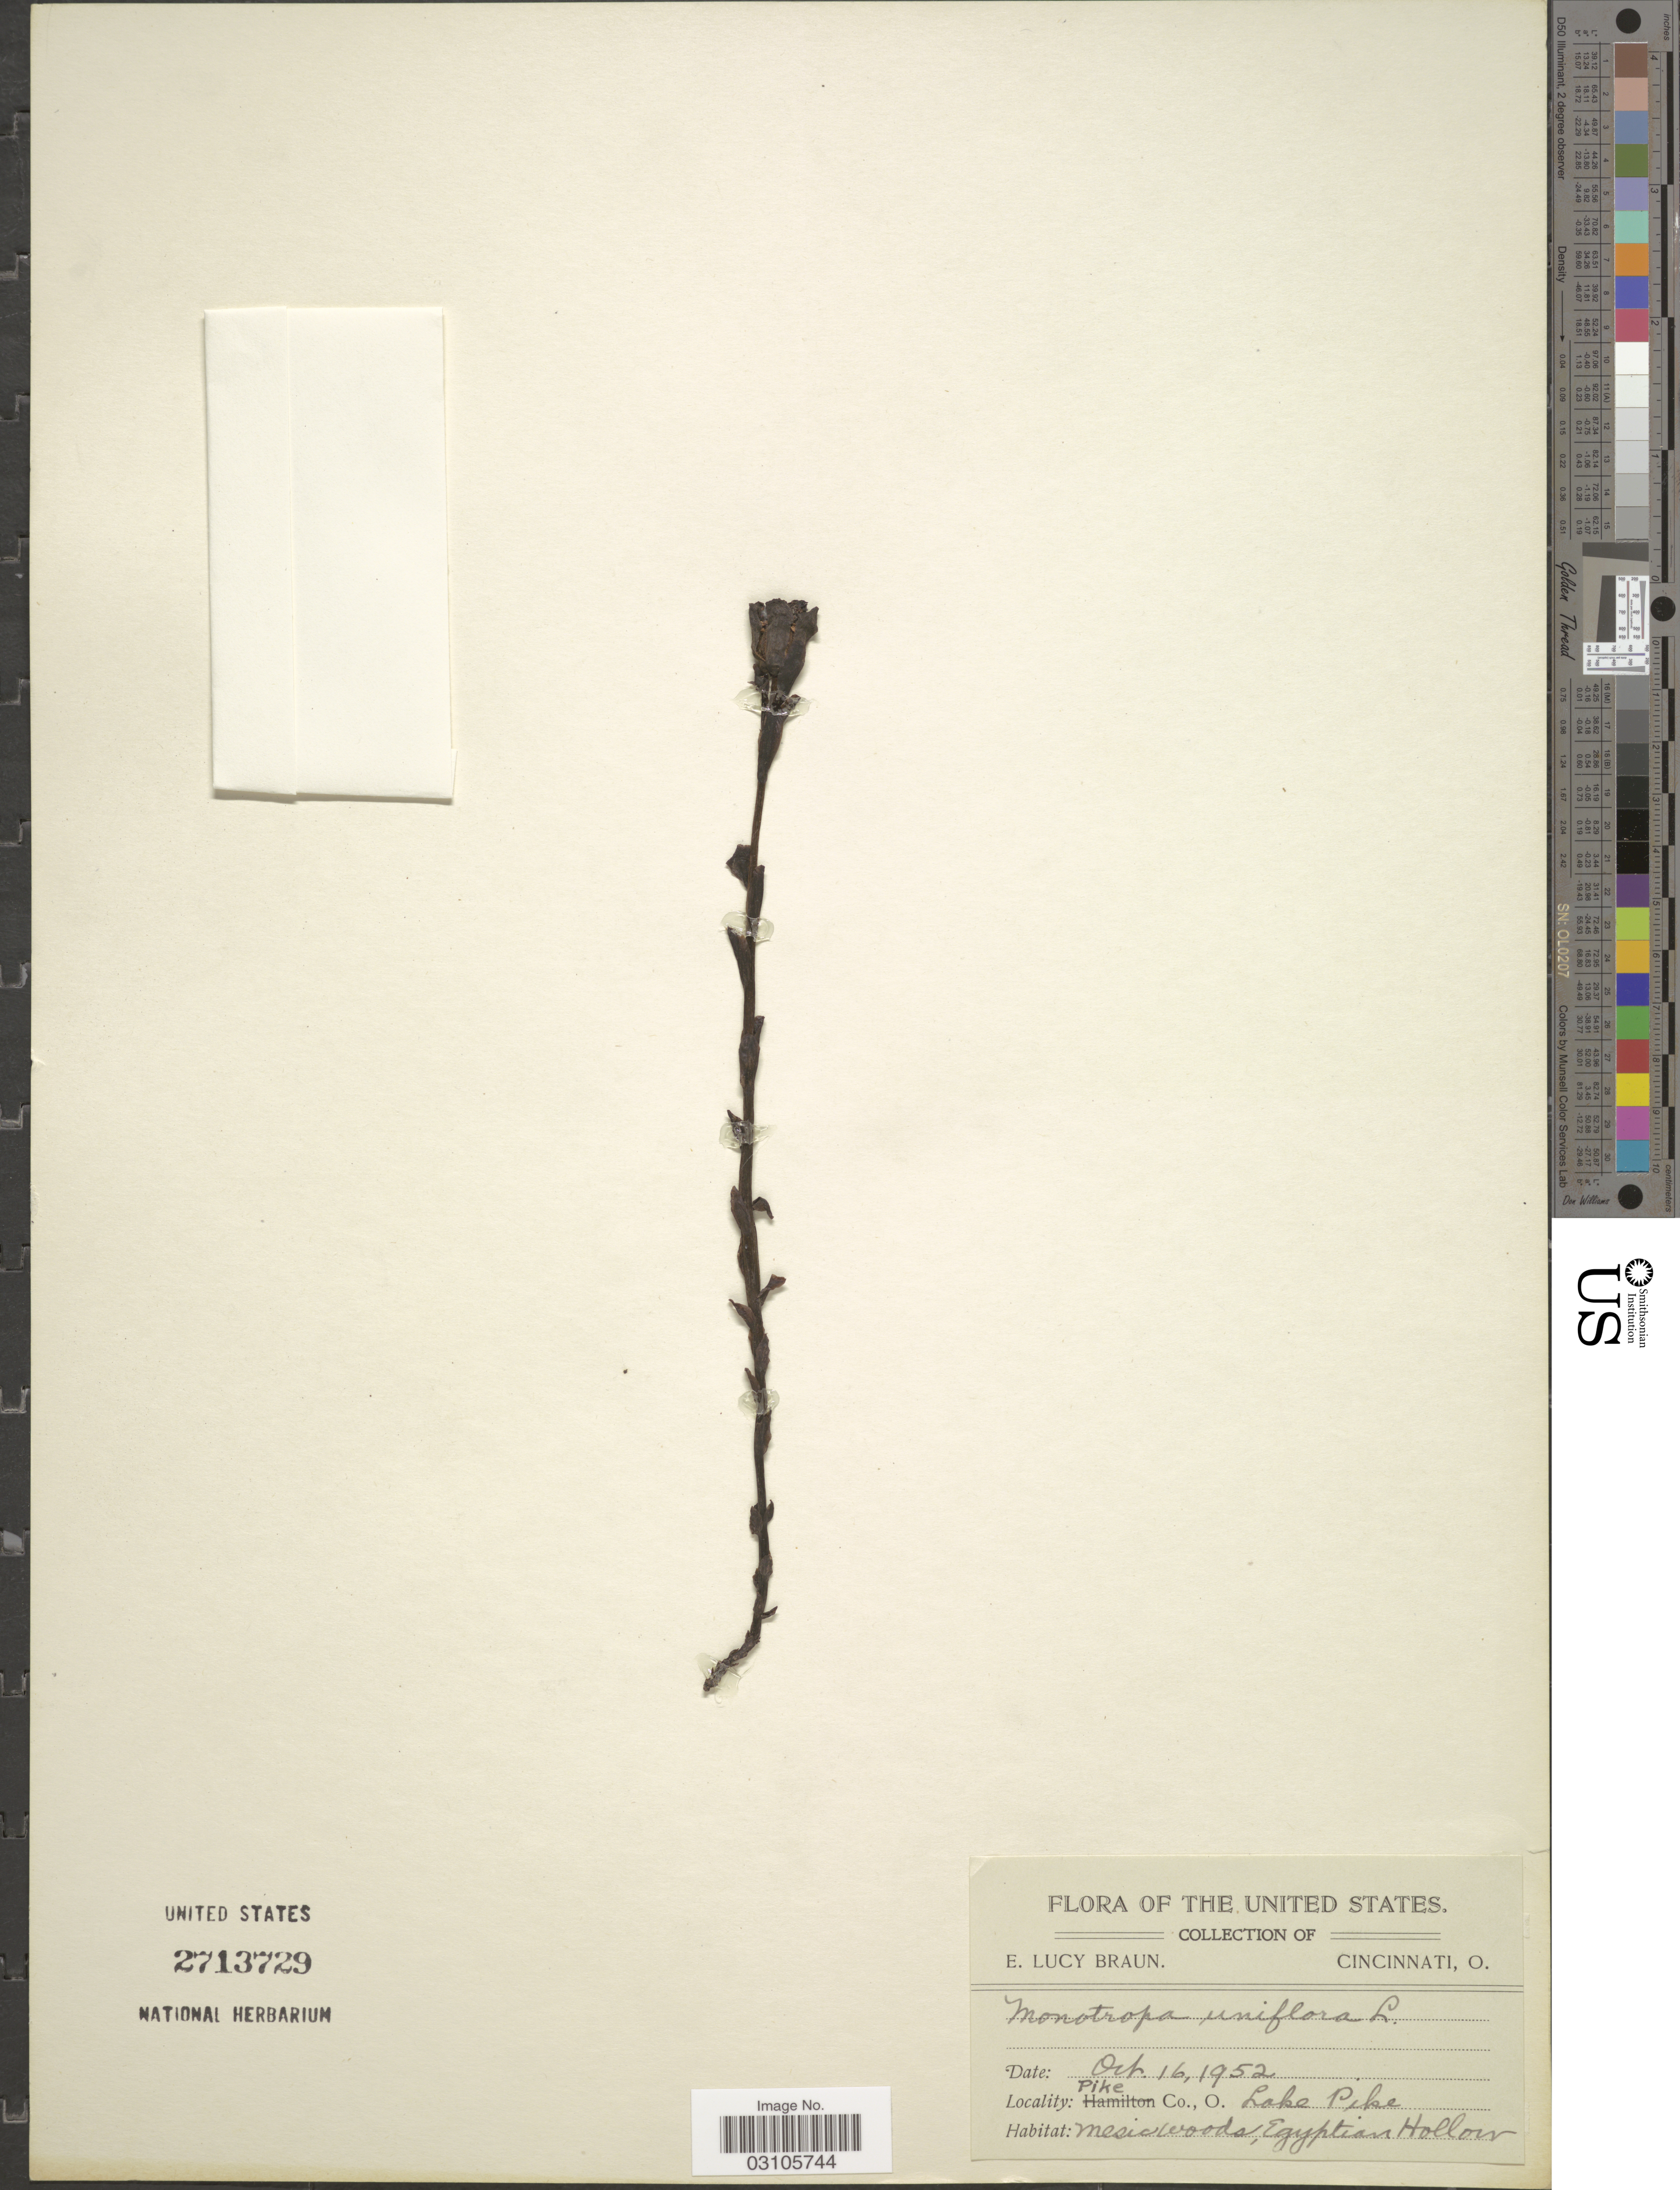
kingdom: Plantae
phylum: Tracheophyta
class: Magnoliopsida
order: Ericales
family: Ericaceae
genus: Monotropa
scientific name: Monotropa uniflora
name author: L.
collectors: E. L. Braun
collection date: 1952-10-16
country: United States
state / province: Ohio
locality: Pike Co. Lake Pike. Egyptian Hollow.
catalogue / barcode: US 2713729